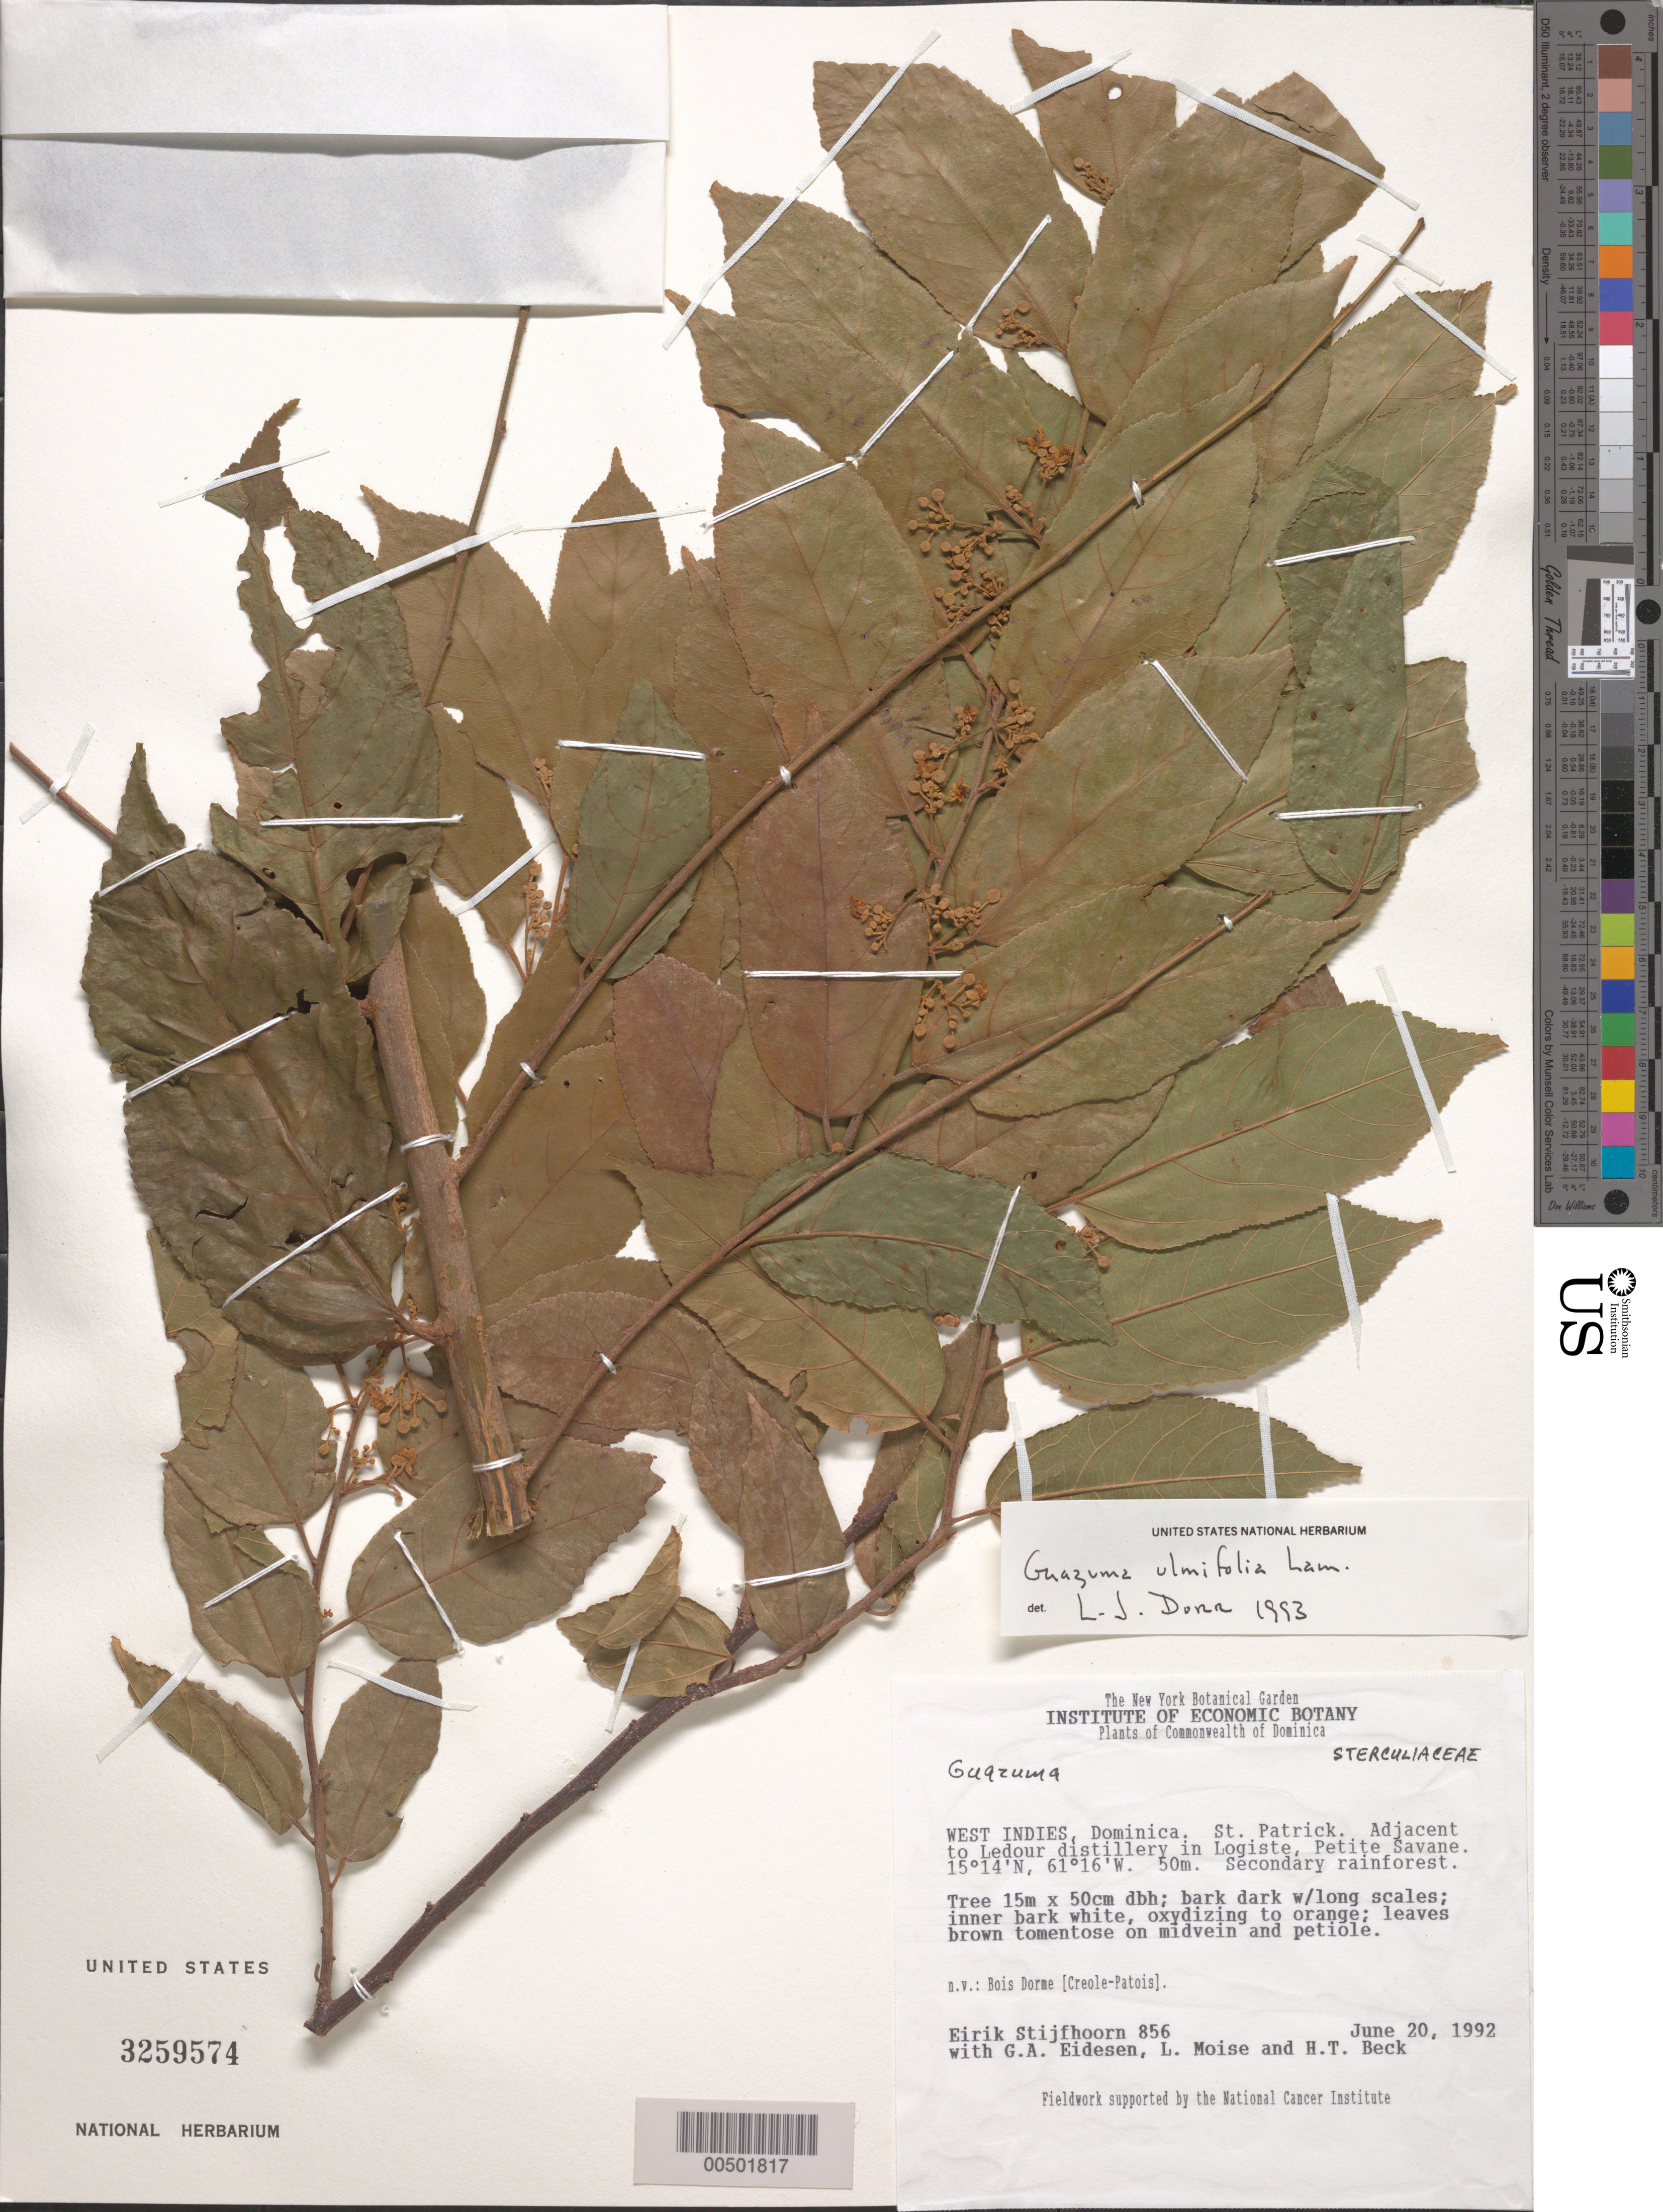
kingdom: Plantae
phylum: Tracheophyta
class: Magnoliopsida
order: Malvales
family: Malvaceae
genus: Guazuma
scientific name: Guazuma ulmifolia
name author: Lam.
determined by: Dorr, L. J., (BOT), Smithsonian Institution - National Museum of Natural History (UNITED STATES)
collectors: E. Stijfhoorn, G. Eidesen, L. Moise & H. T. Beck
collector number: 856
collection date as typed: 20 Jun 1992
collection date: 1992-06-20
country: Dominica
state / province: St. Patrick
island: Dominica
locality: Adjacent to Ledour distillery in Logiste, Petite Savane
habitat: Secondary rainforest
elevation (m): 50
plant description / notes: Common name: Bois Doorb; Common name language: Creole-Patois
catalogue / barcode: US 3259574